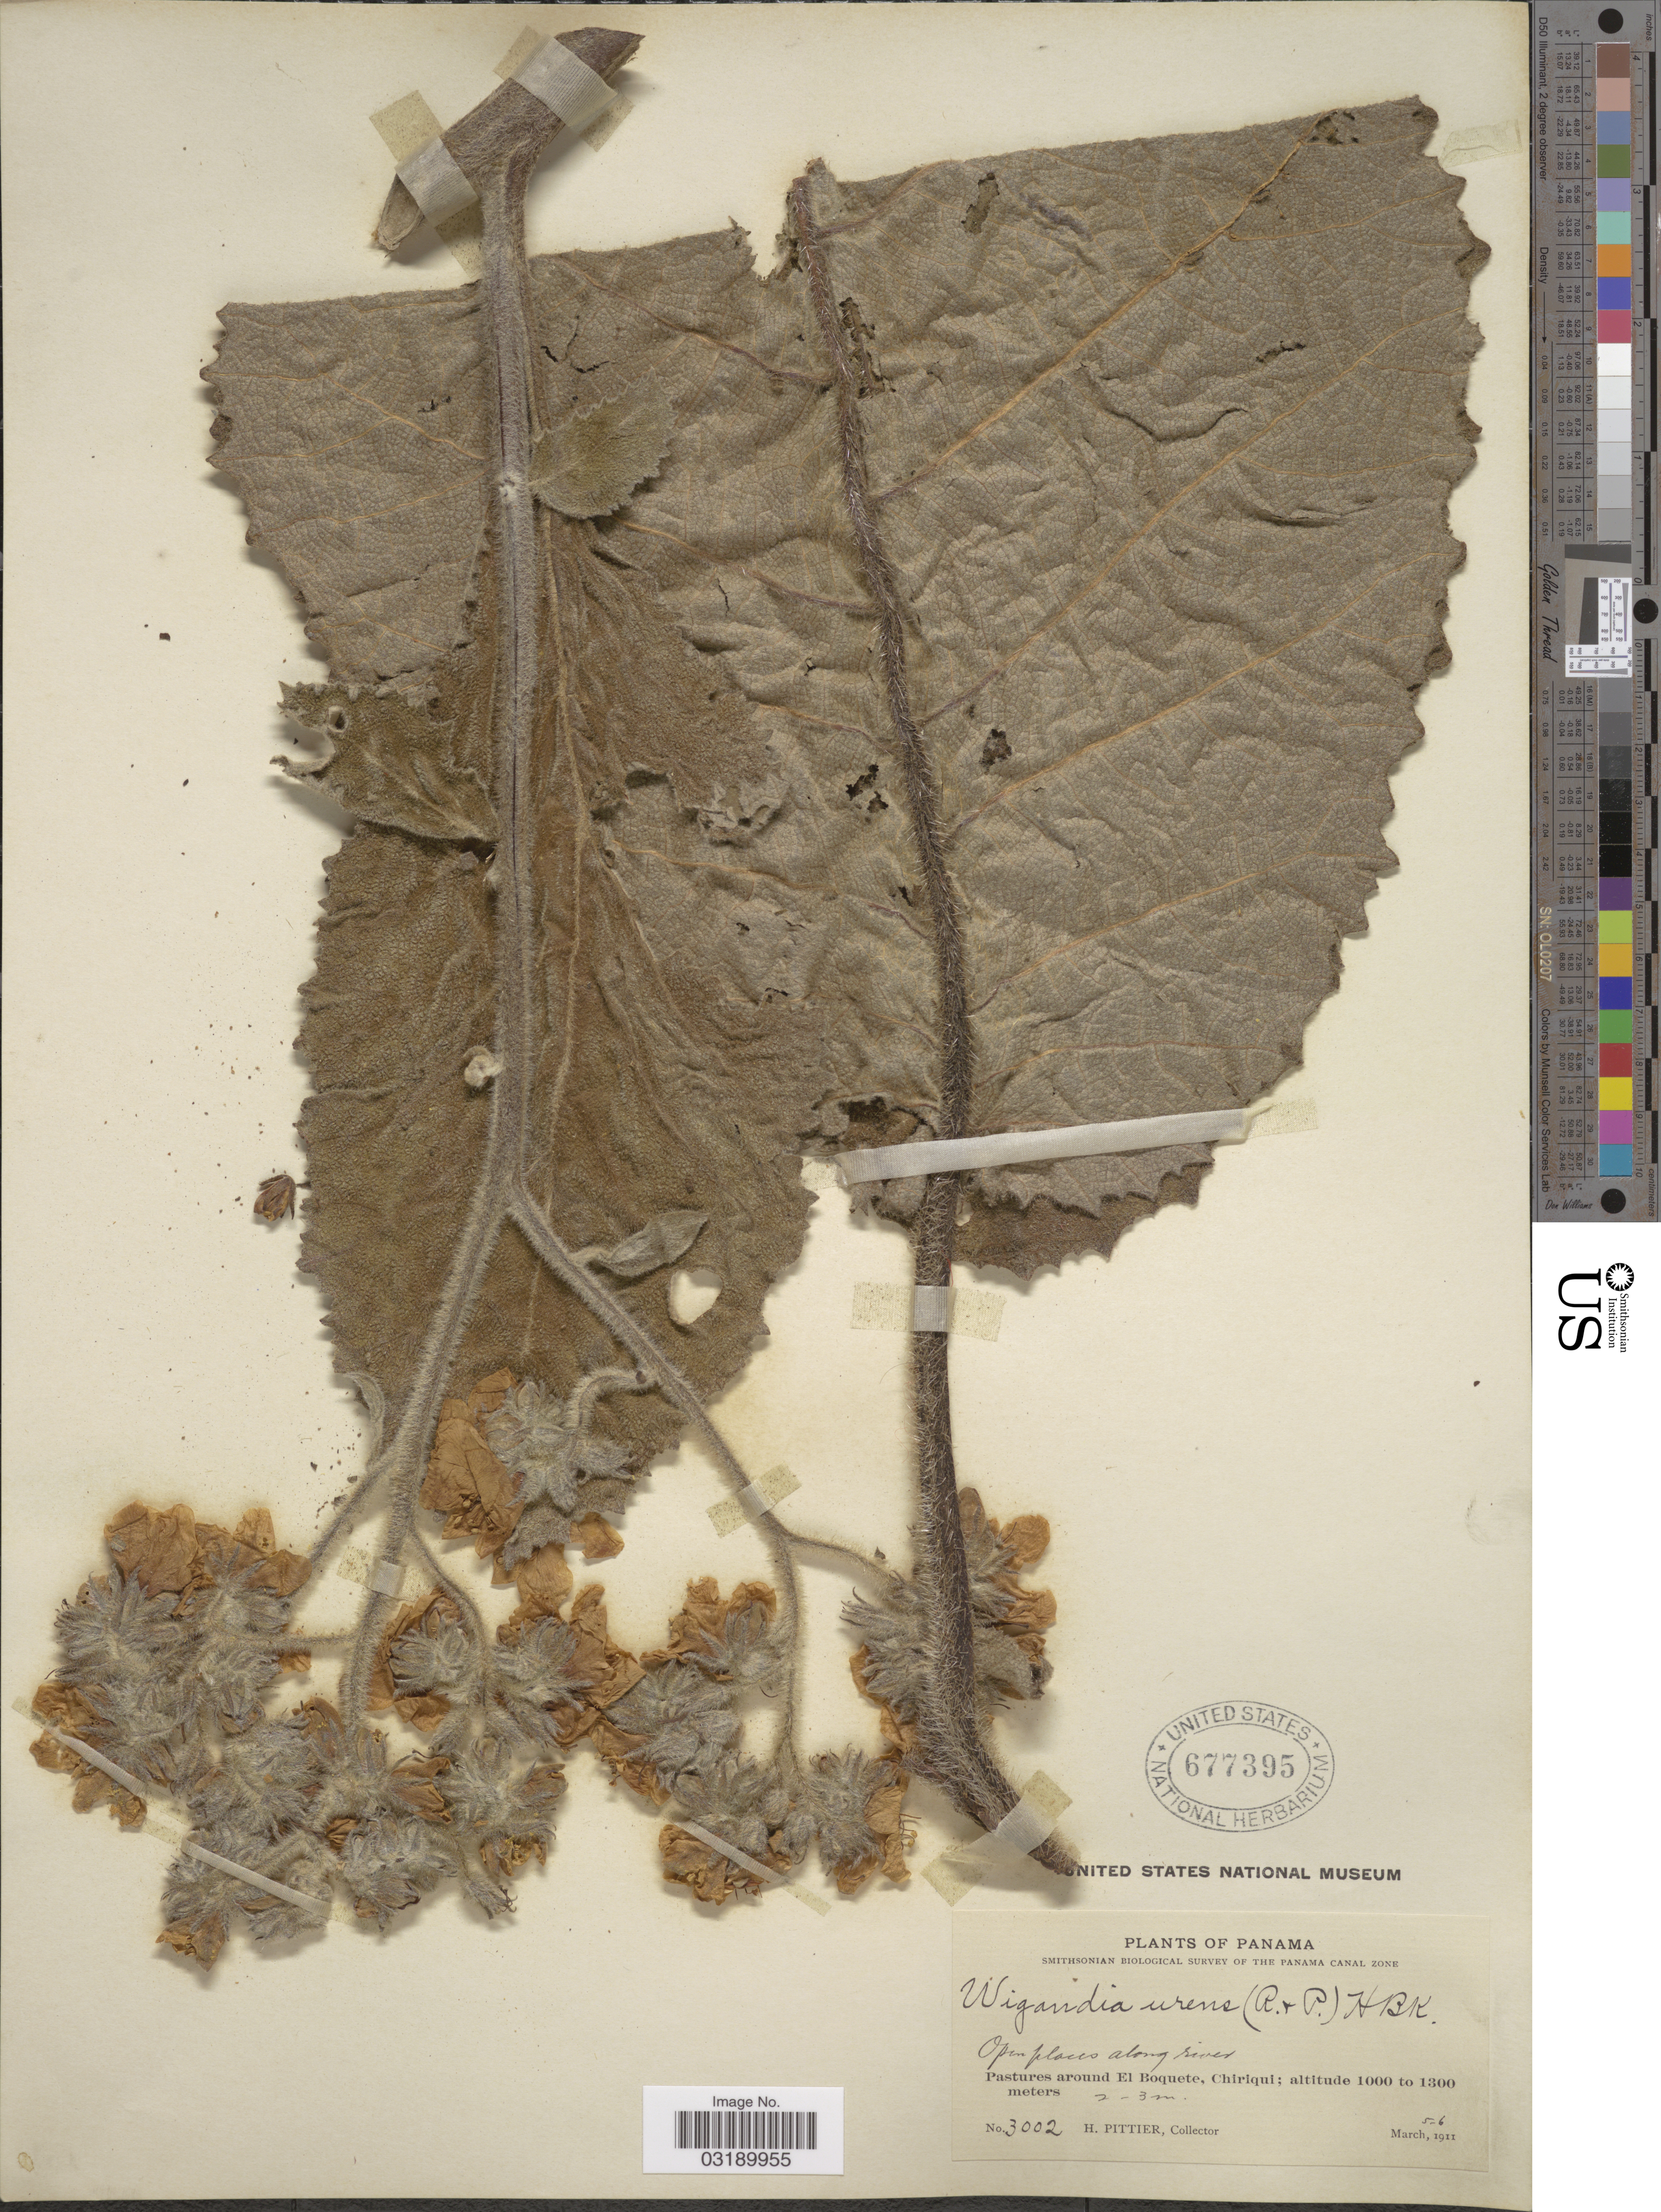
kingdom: Plantae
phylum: Tracheophyta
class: Magnoliopsida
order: Boraginales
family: Namaceae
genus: Wigandia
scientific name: Wigandia urens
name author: (Ruiz & Pav.) Kunth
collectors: H. F. Pittier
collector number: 3002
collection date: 1911-03-05/1911-03-06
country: Panama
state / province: Chiriqui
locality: Panama Canal Zone. Open places along river. Pastures around El Boquete.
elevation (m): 1000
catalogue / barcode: US 677395